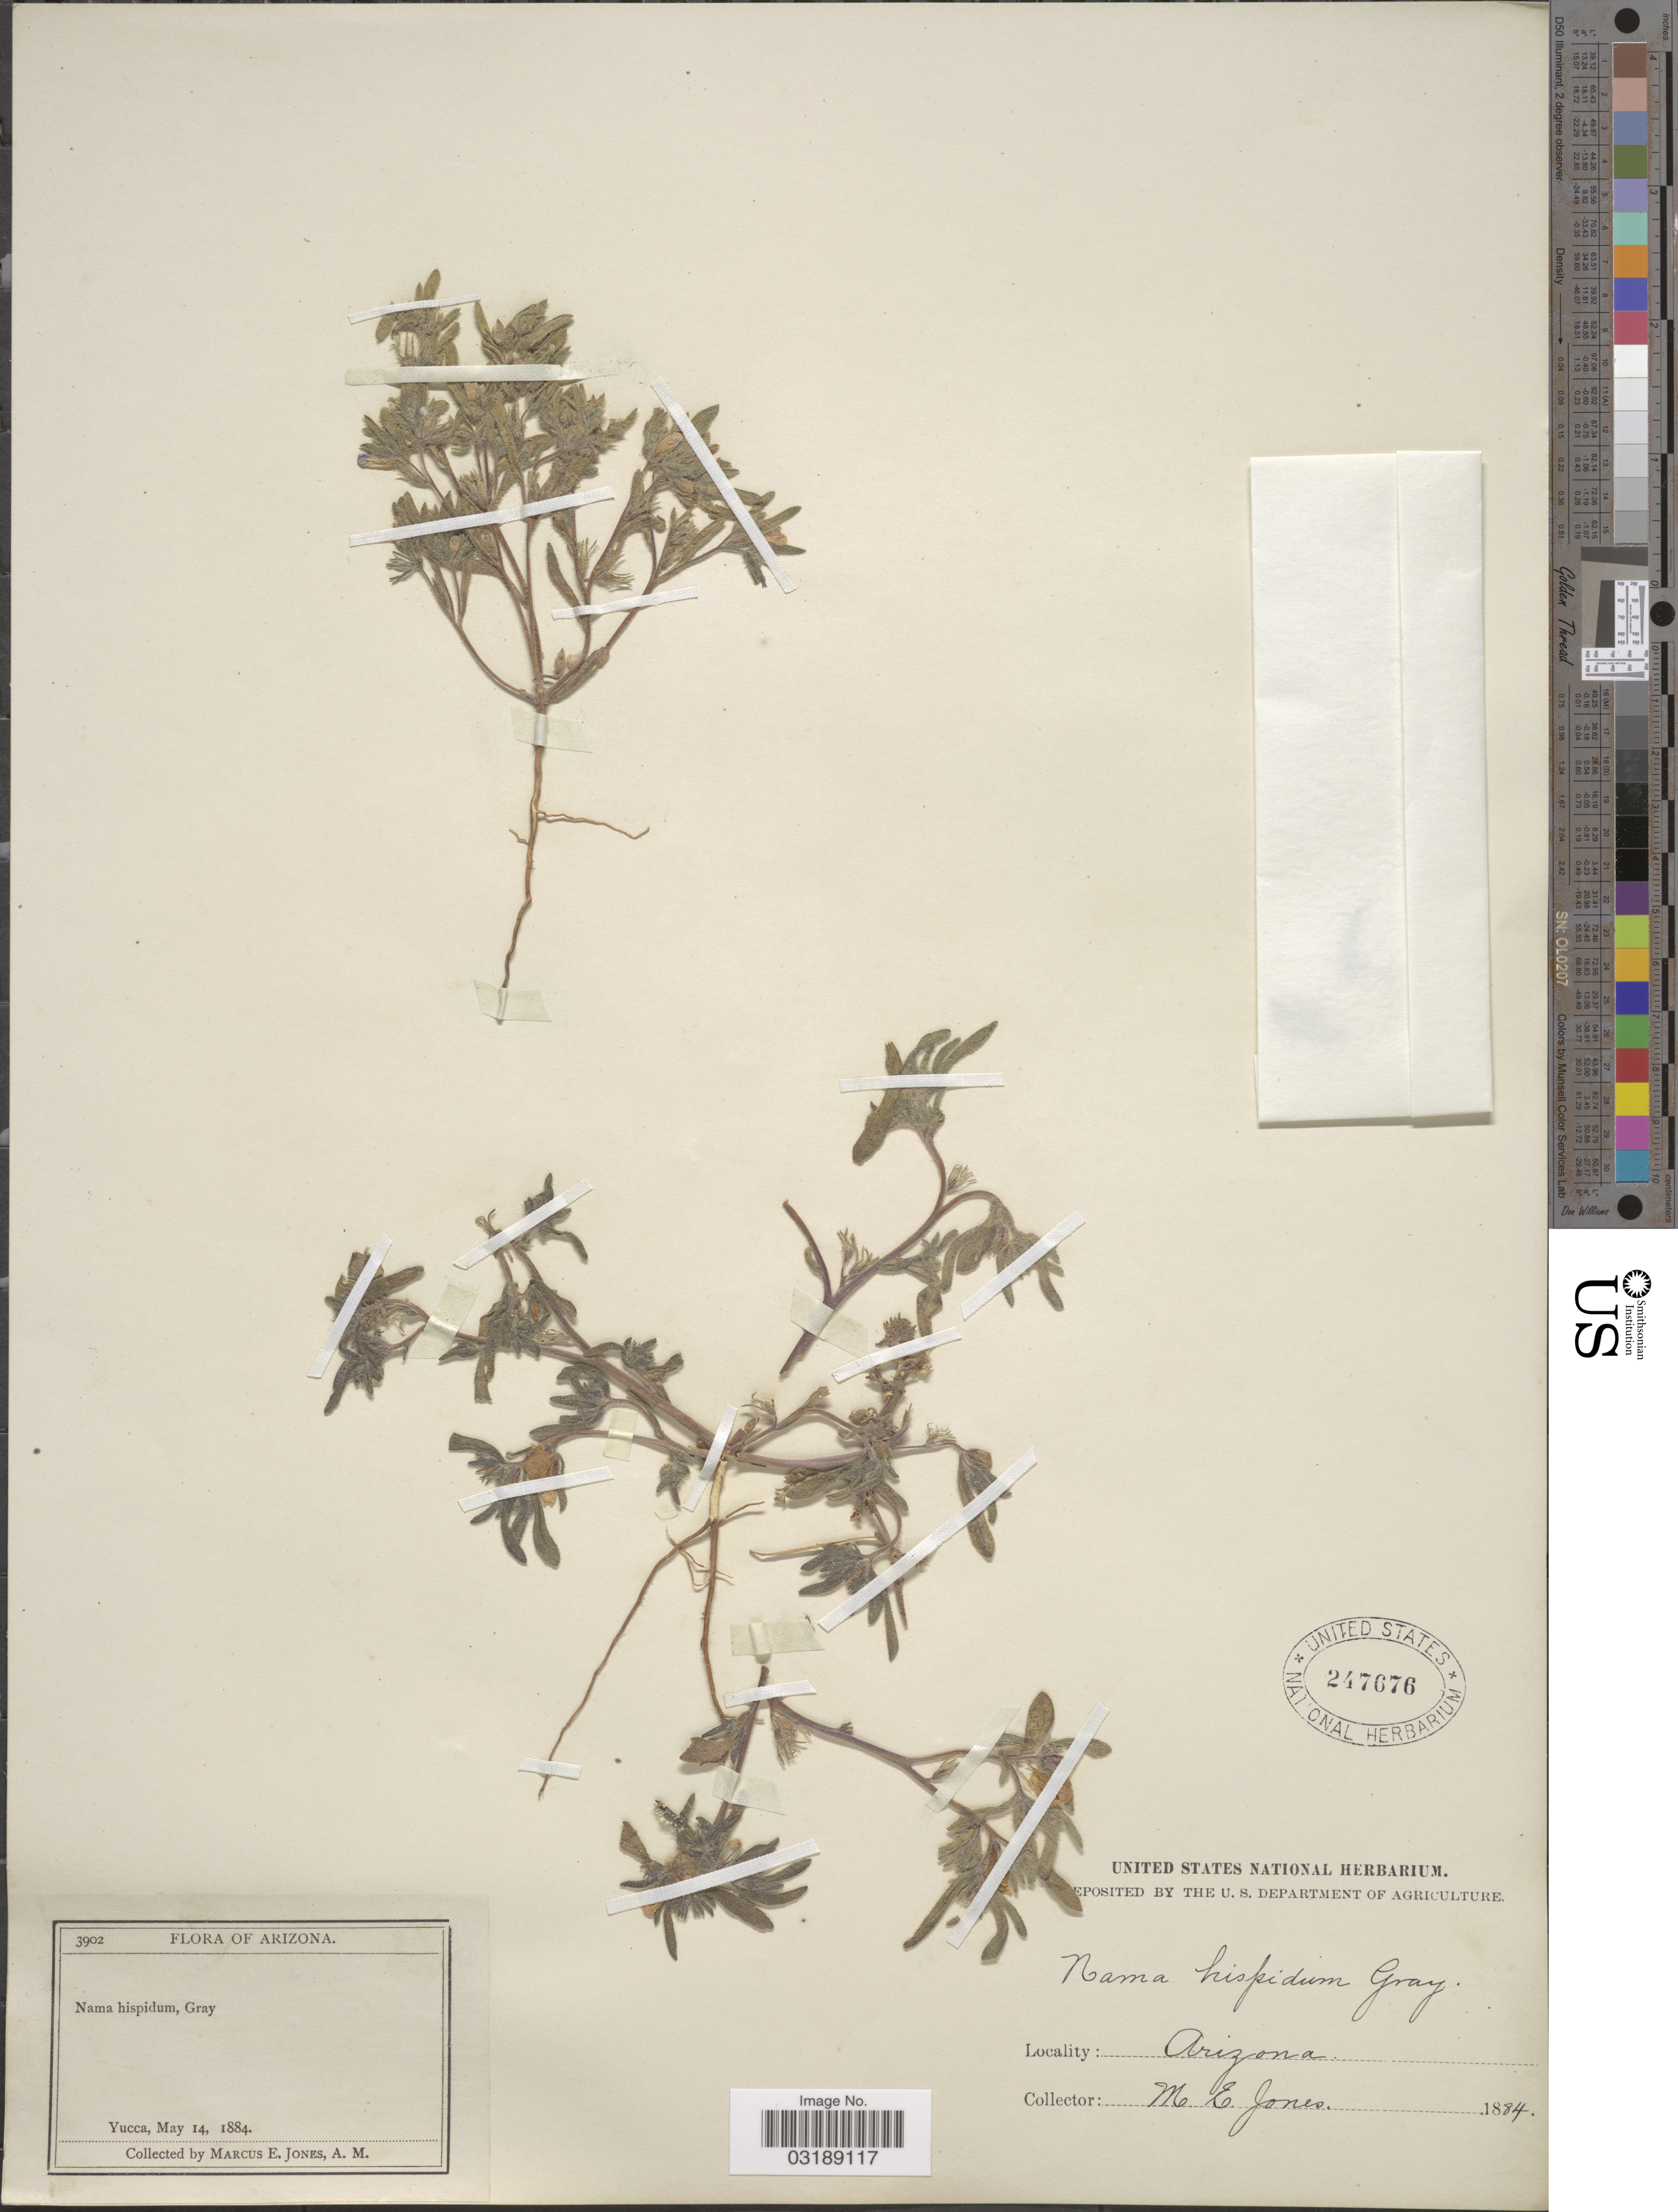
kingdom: Plantae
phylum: Tracheophyta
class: Magnoliopsida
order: Boraginales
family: Namaceae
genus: Nama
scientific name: Nama hispida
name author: A. Gray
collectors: M. E. Jones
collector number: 3902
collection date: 1884-05-14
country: United States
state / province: Arizona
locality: Yucca.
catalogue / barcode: US 247676